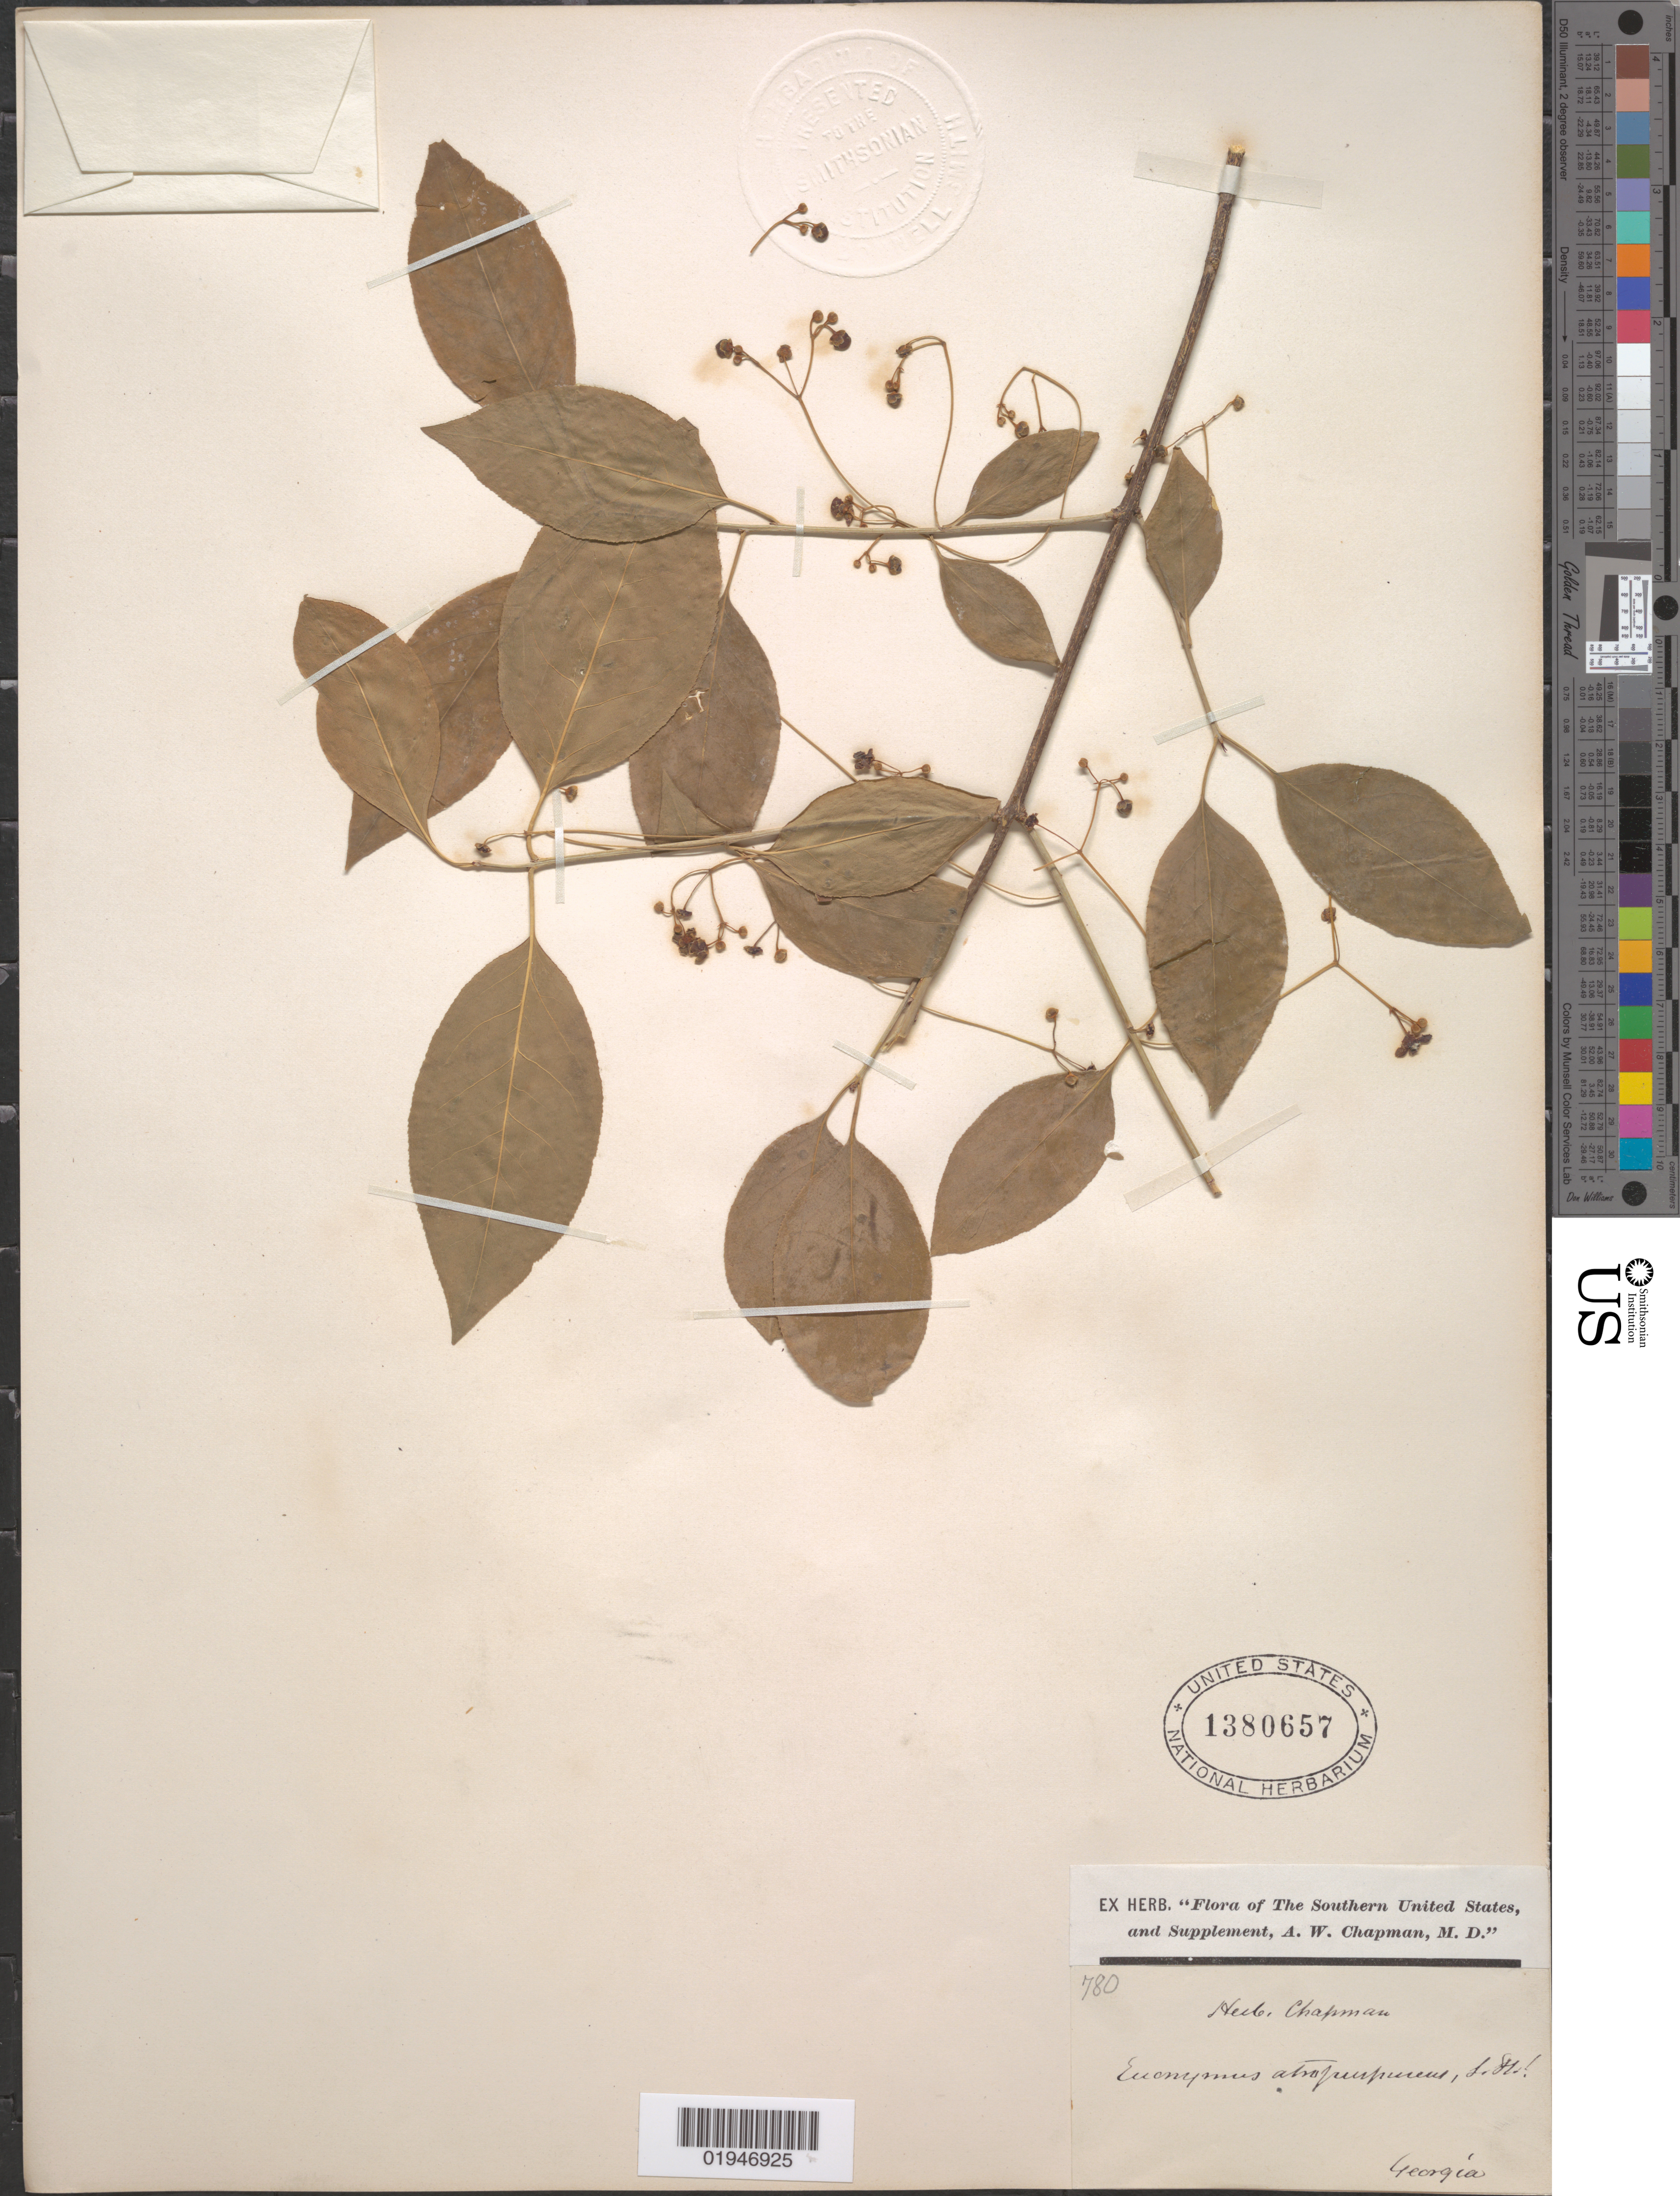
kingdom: Plantae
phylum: Tracheophyta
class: Magnoliopsida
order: Celastrales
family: Celastraceae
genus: Euonymus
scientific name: Euonymus atropurpureus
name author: Jacq.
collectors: A. W. Chapman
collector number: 780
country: United States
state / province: Georgia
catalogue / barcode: US 1380657